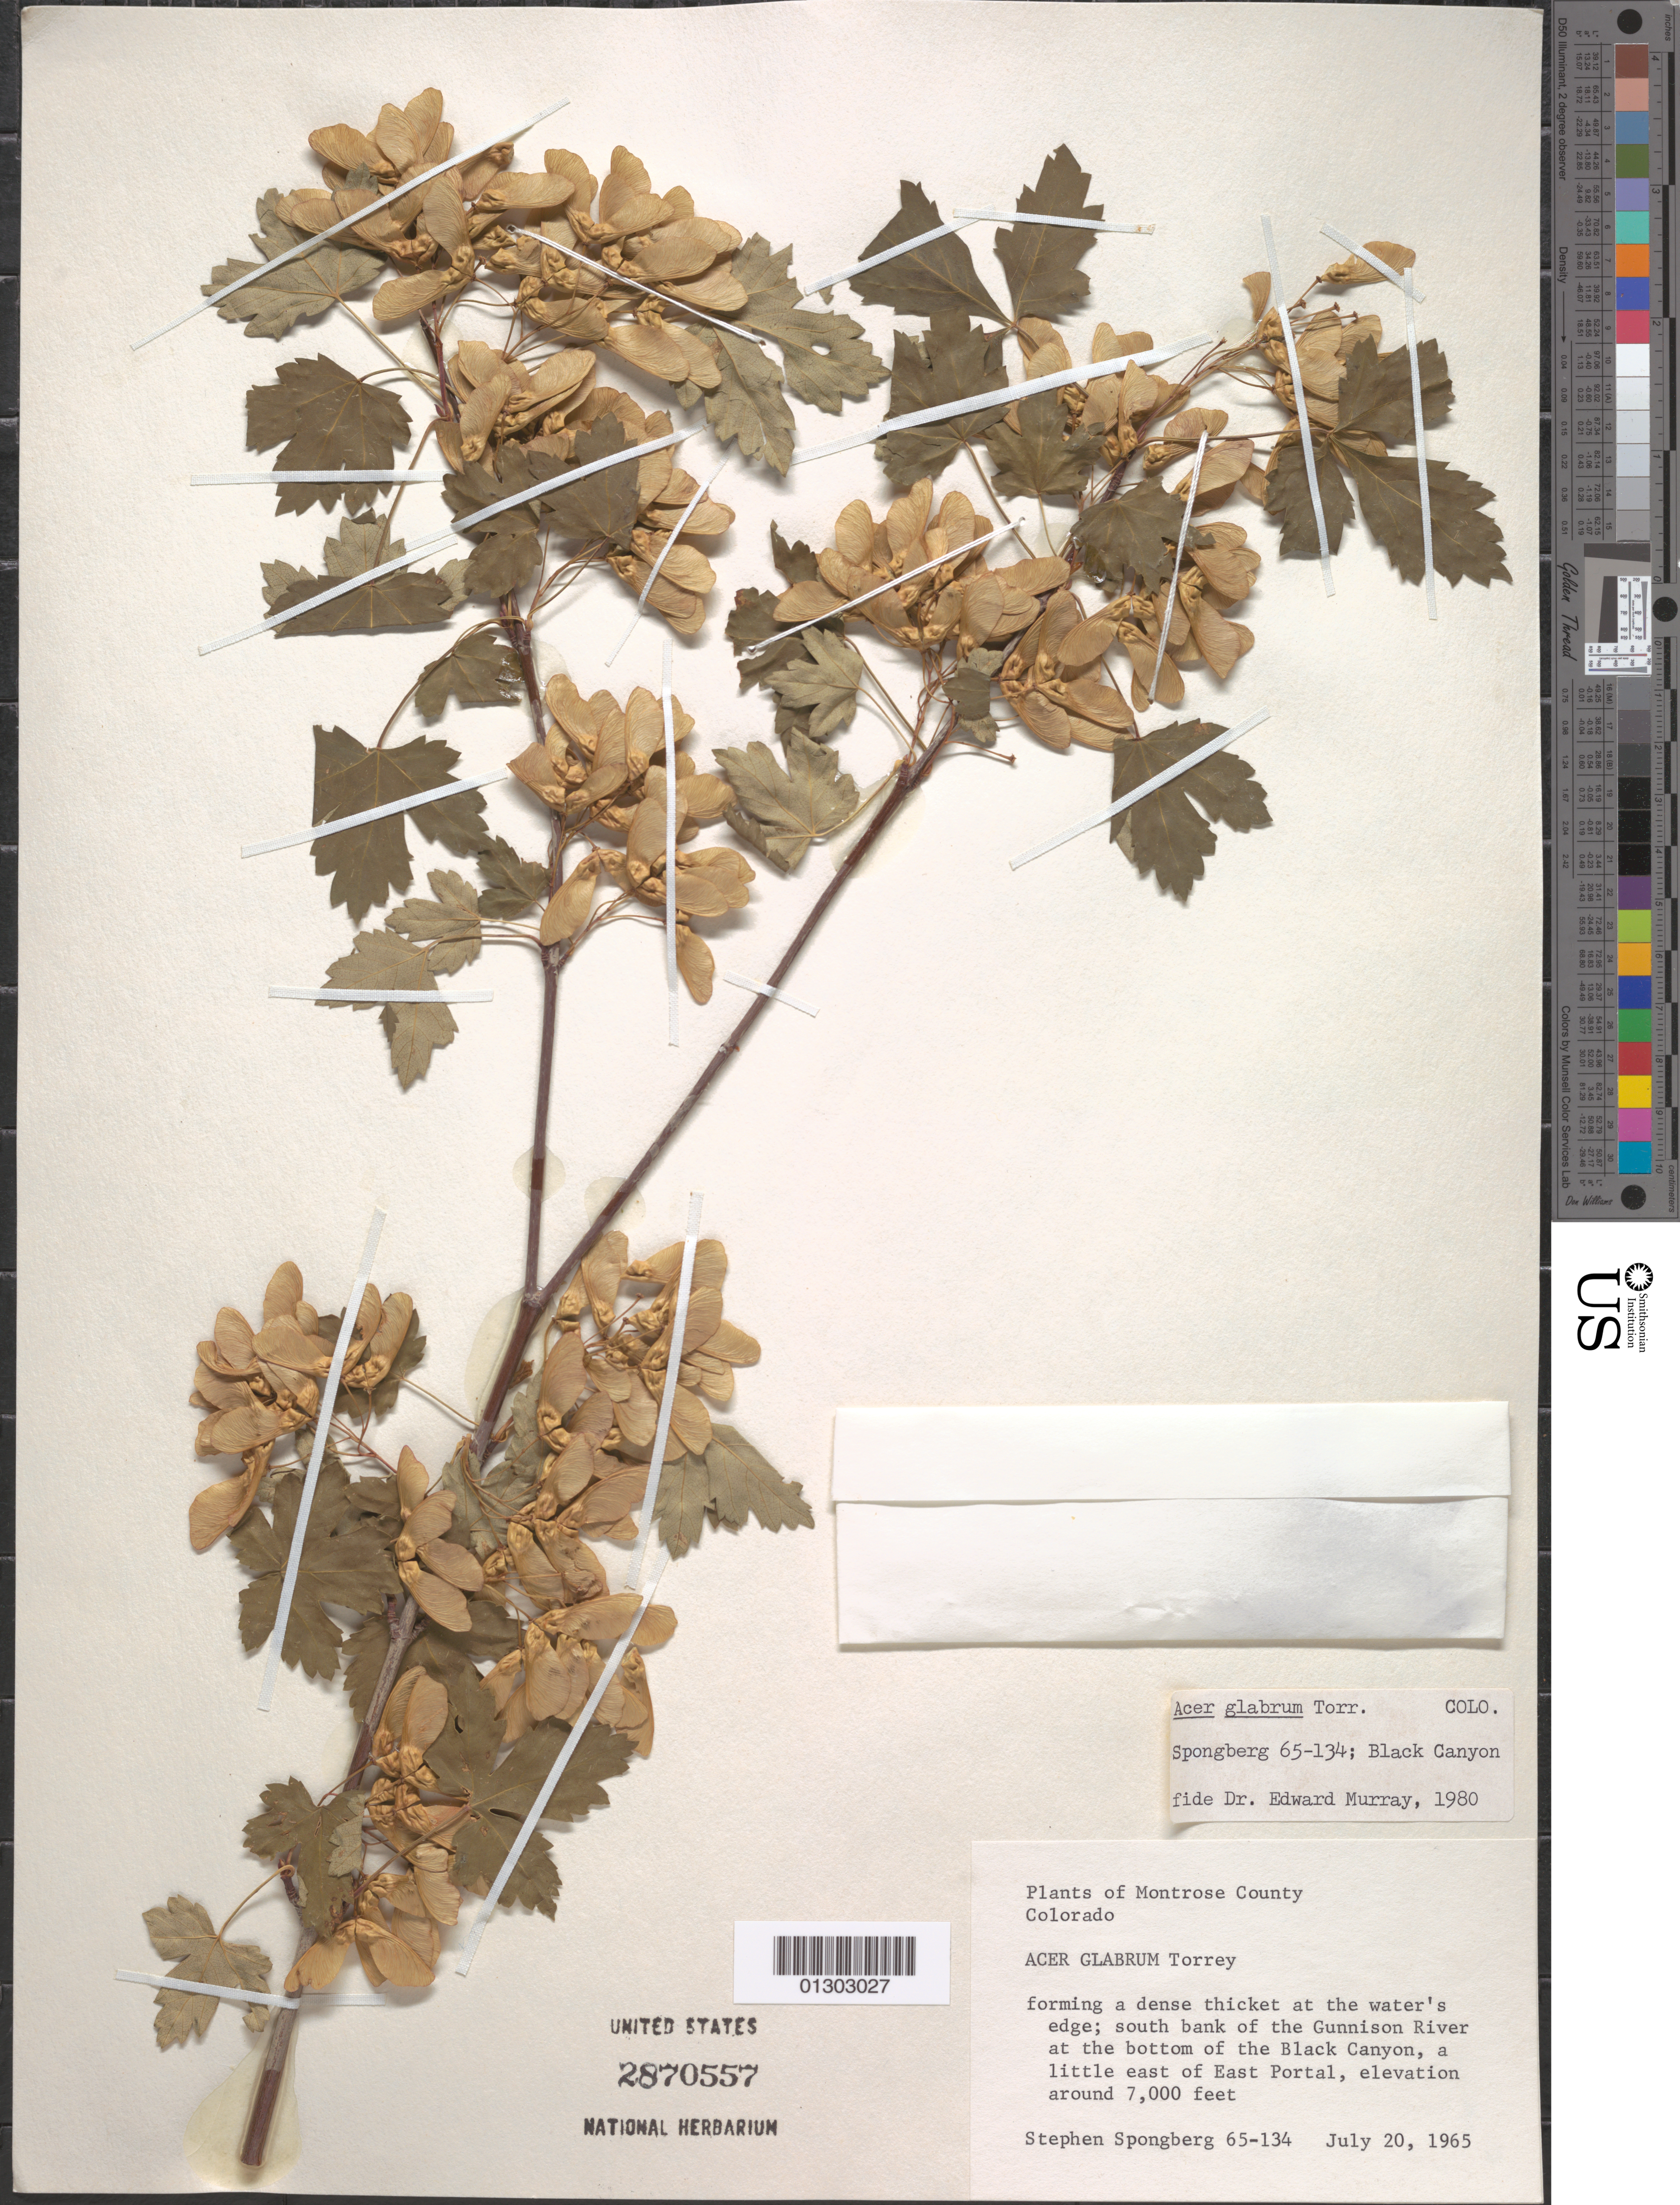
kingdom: Plantae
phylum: Tracheophyta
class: Magnoliopsida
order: Sapindales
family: Sapindaceae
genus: Acer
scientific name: Acer glabrum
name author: Torr.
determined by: Murray, Edward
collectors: S. A.Spongberg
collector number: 65-134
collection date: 1965-07-20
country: United States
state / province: Colorado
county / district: Montrose County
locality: Montrose County, south bank of Gunnison River at bottom of Black Canyon, a little E of East Portal.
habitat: At water's edge.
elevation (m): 2134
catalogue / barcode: US 2870557